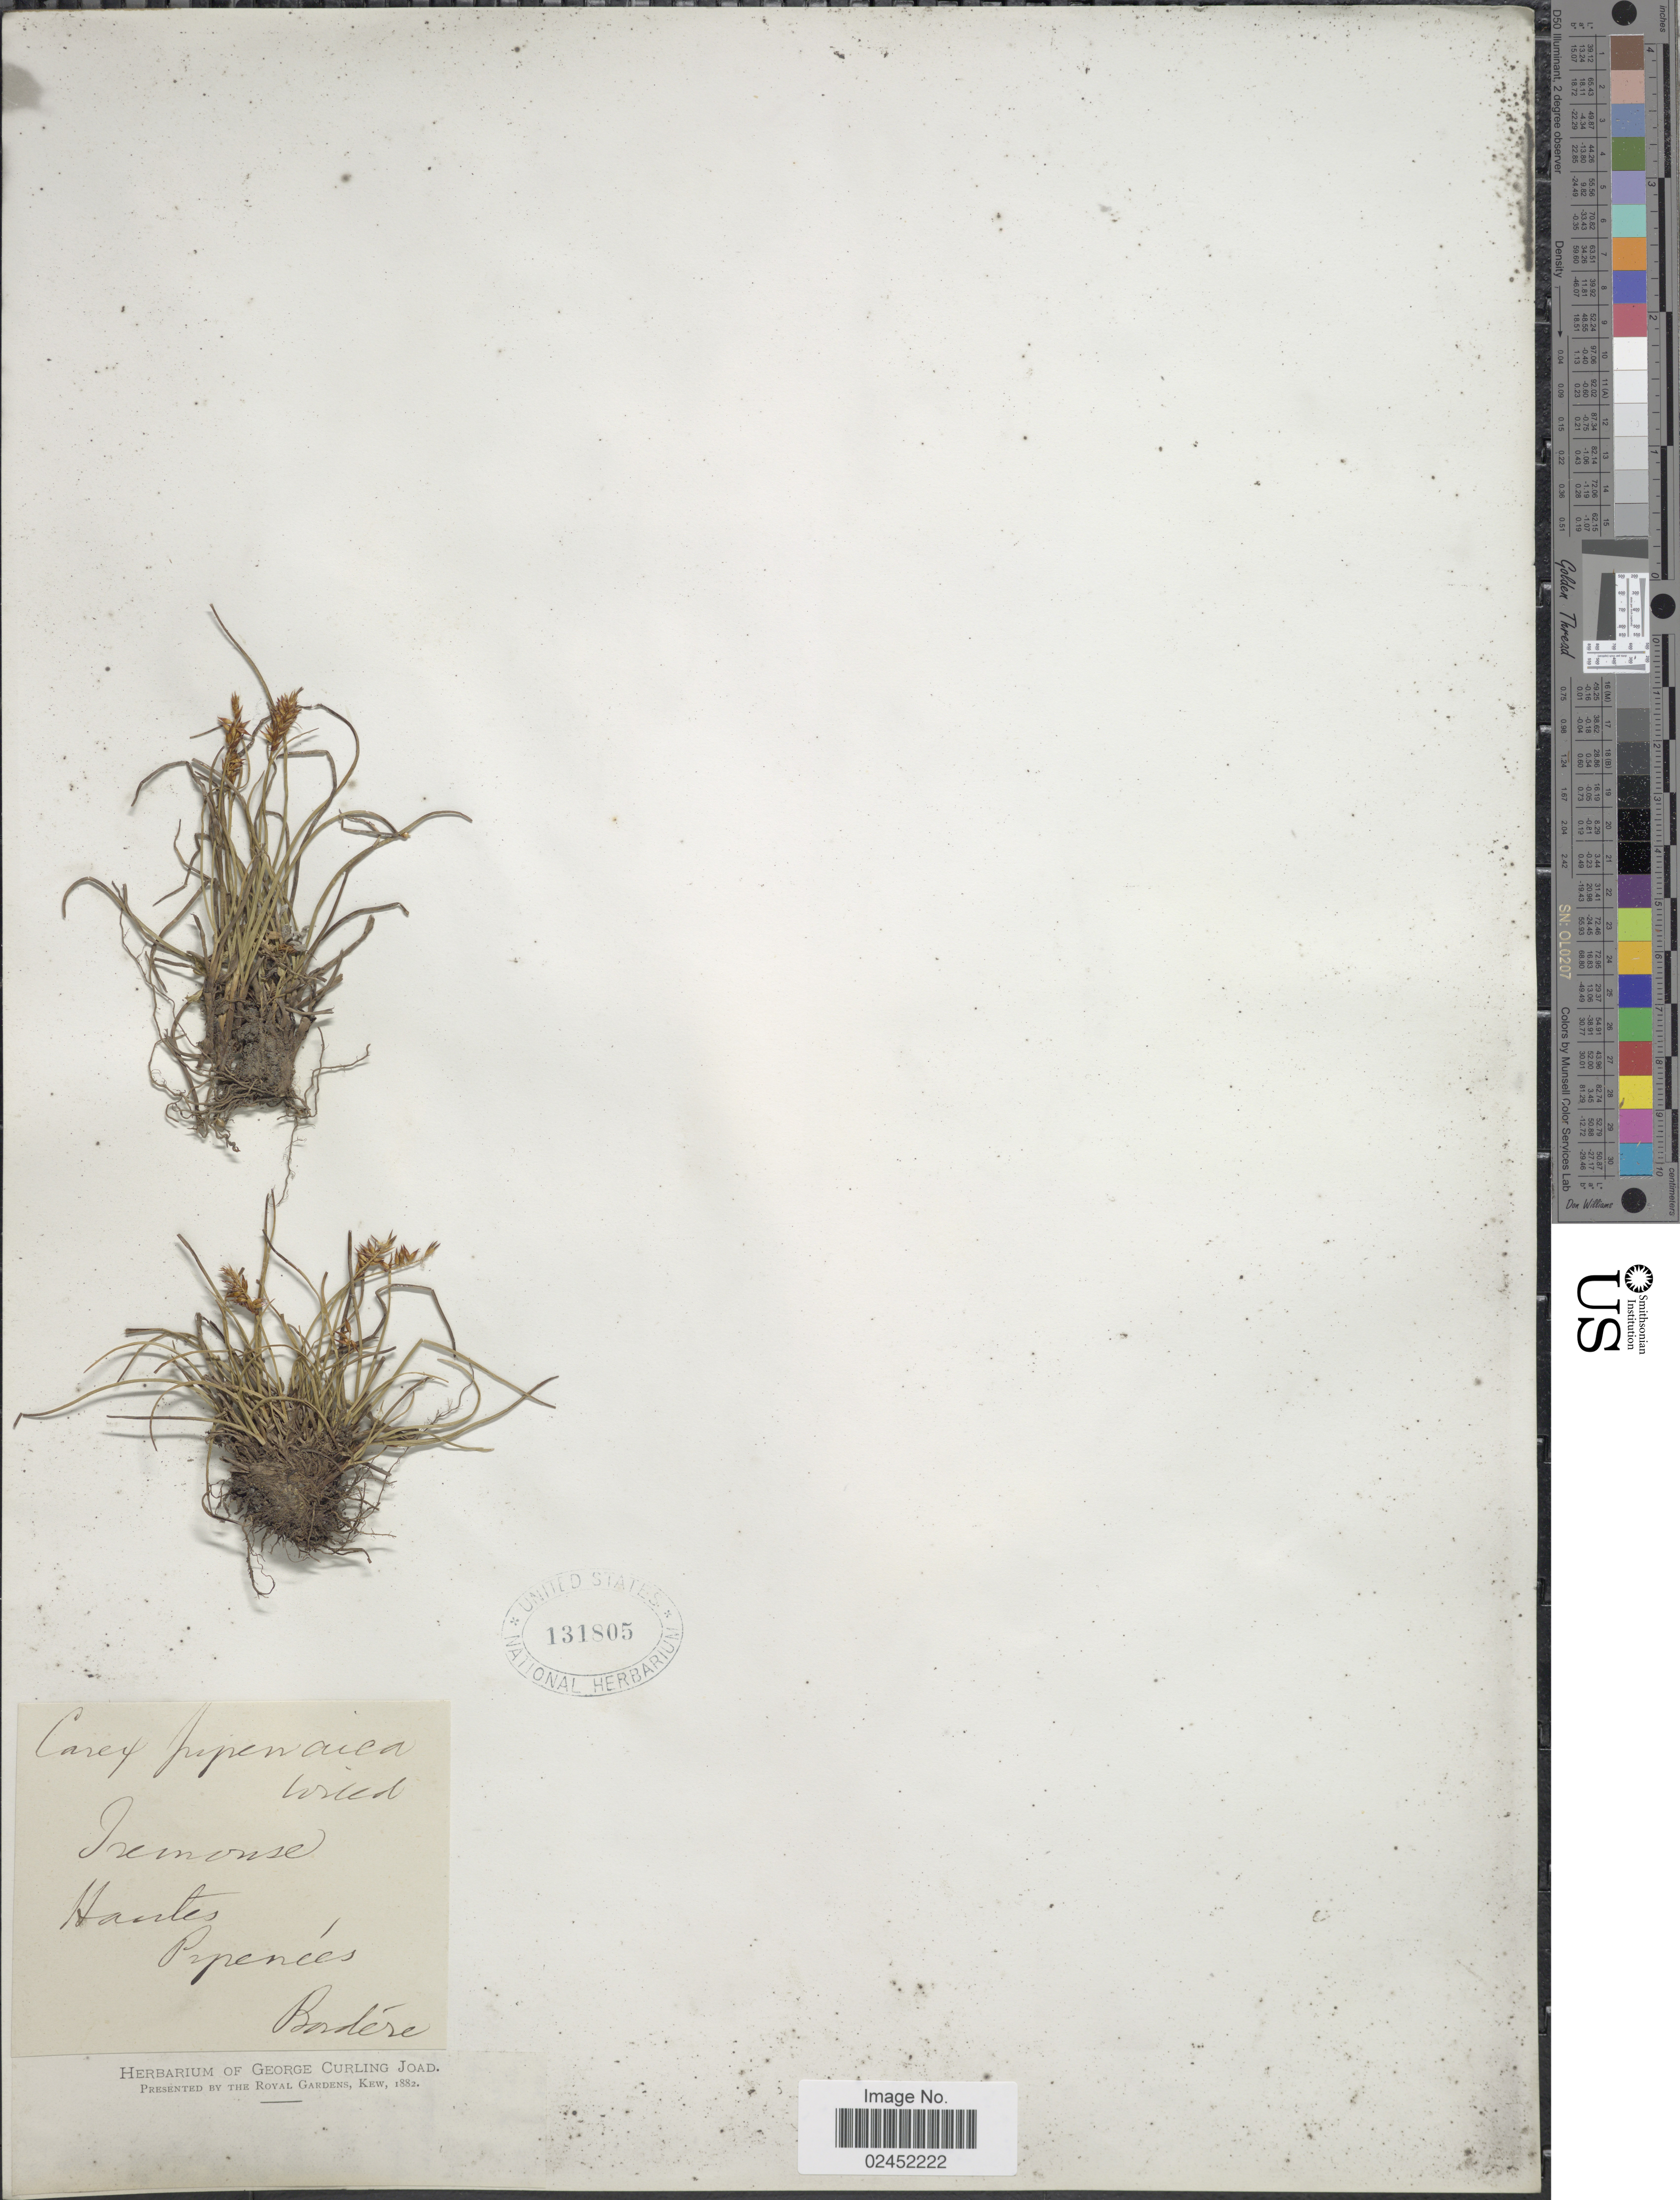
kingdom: Plantae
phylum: Tracheophyta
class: Liliopsida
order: Poales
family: Cyperaceae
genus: Carex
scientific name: Carex pyrenaica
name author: Wahlenb.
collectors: -. Bordère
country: France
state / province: Occitanie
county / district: Hautes-Pyrénées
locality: Hautes Pyrenees.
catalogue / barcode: US 131805